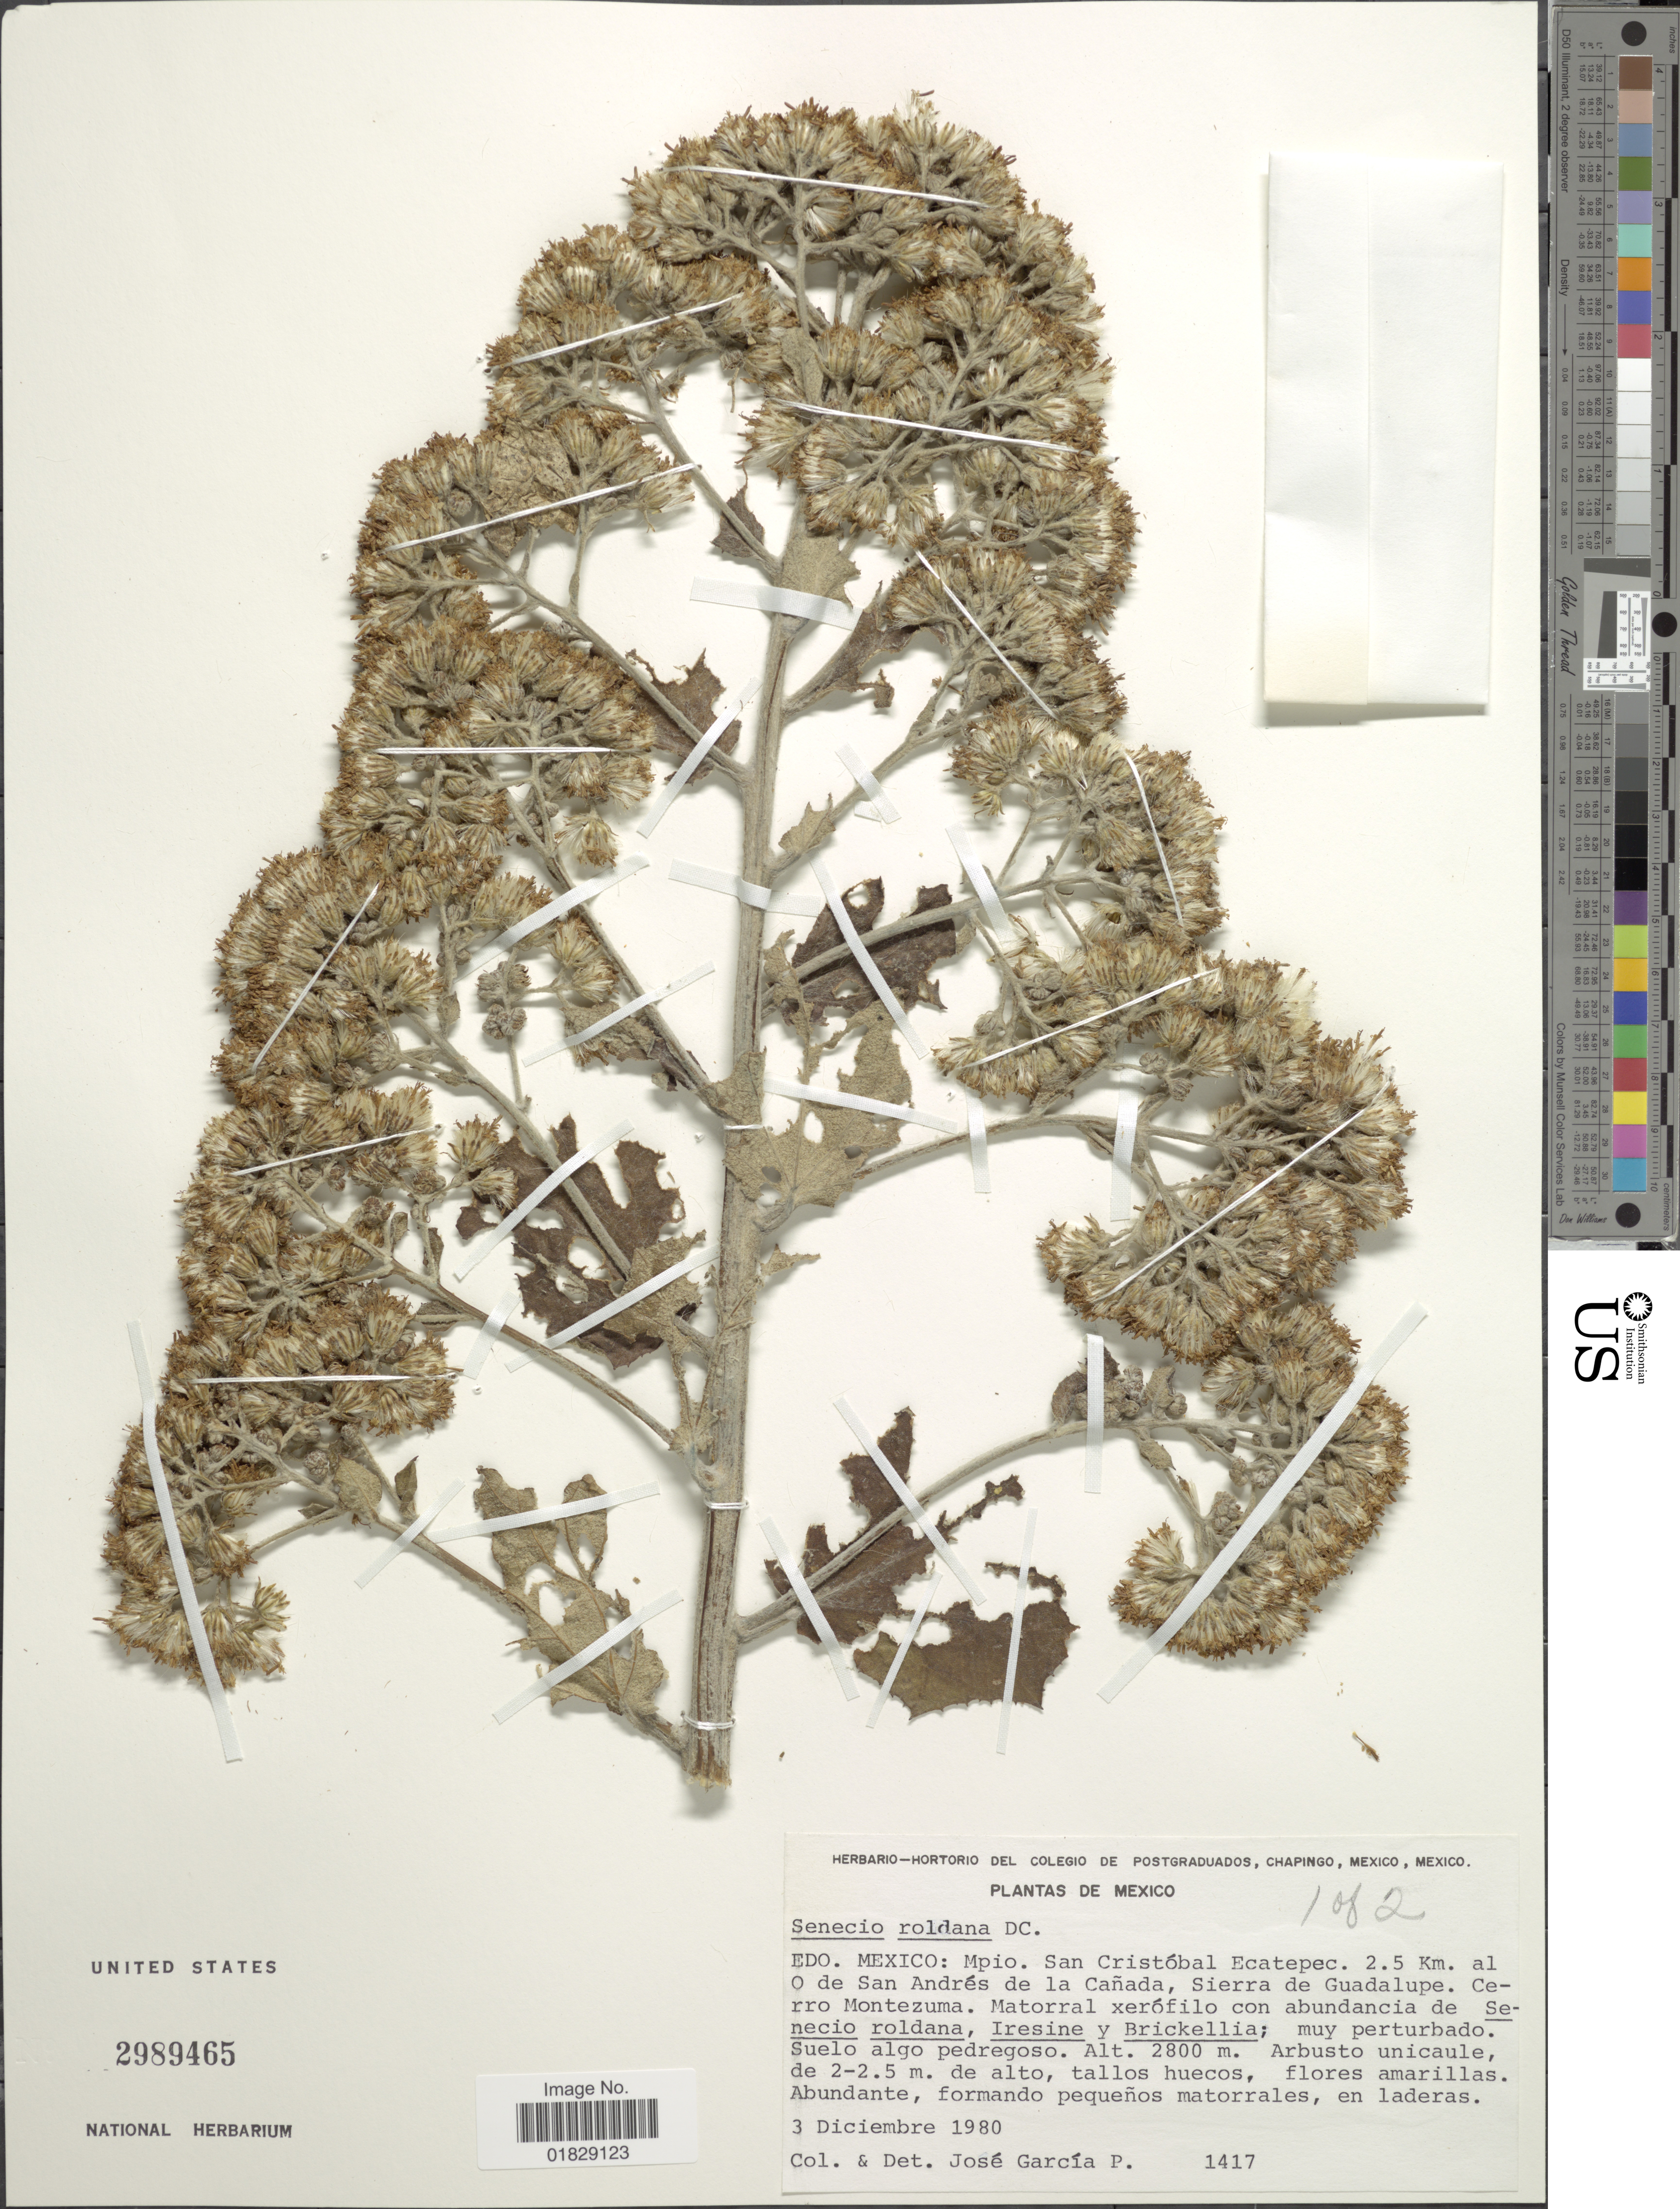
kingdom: Plantae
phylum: Tracheophyta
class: Magnoliopsida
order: Asterales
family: Asteraceae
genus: Roldana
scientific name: Roldana lobata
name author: La Llave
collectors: J. García-P.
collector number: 1417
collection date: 1980-12-03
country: Mexico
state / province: México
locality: Edo. Mexico: Mpio. San Cristóbal Ecatepec. 2.5 Km. al O de San Andrés de la Cañada, Sierra de Guadalupe. Cerro Montezuma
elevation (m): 2800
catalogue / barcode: US 2989465